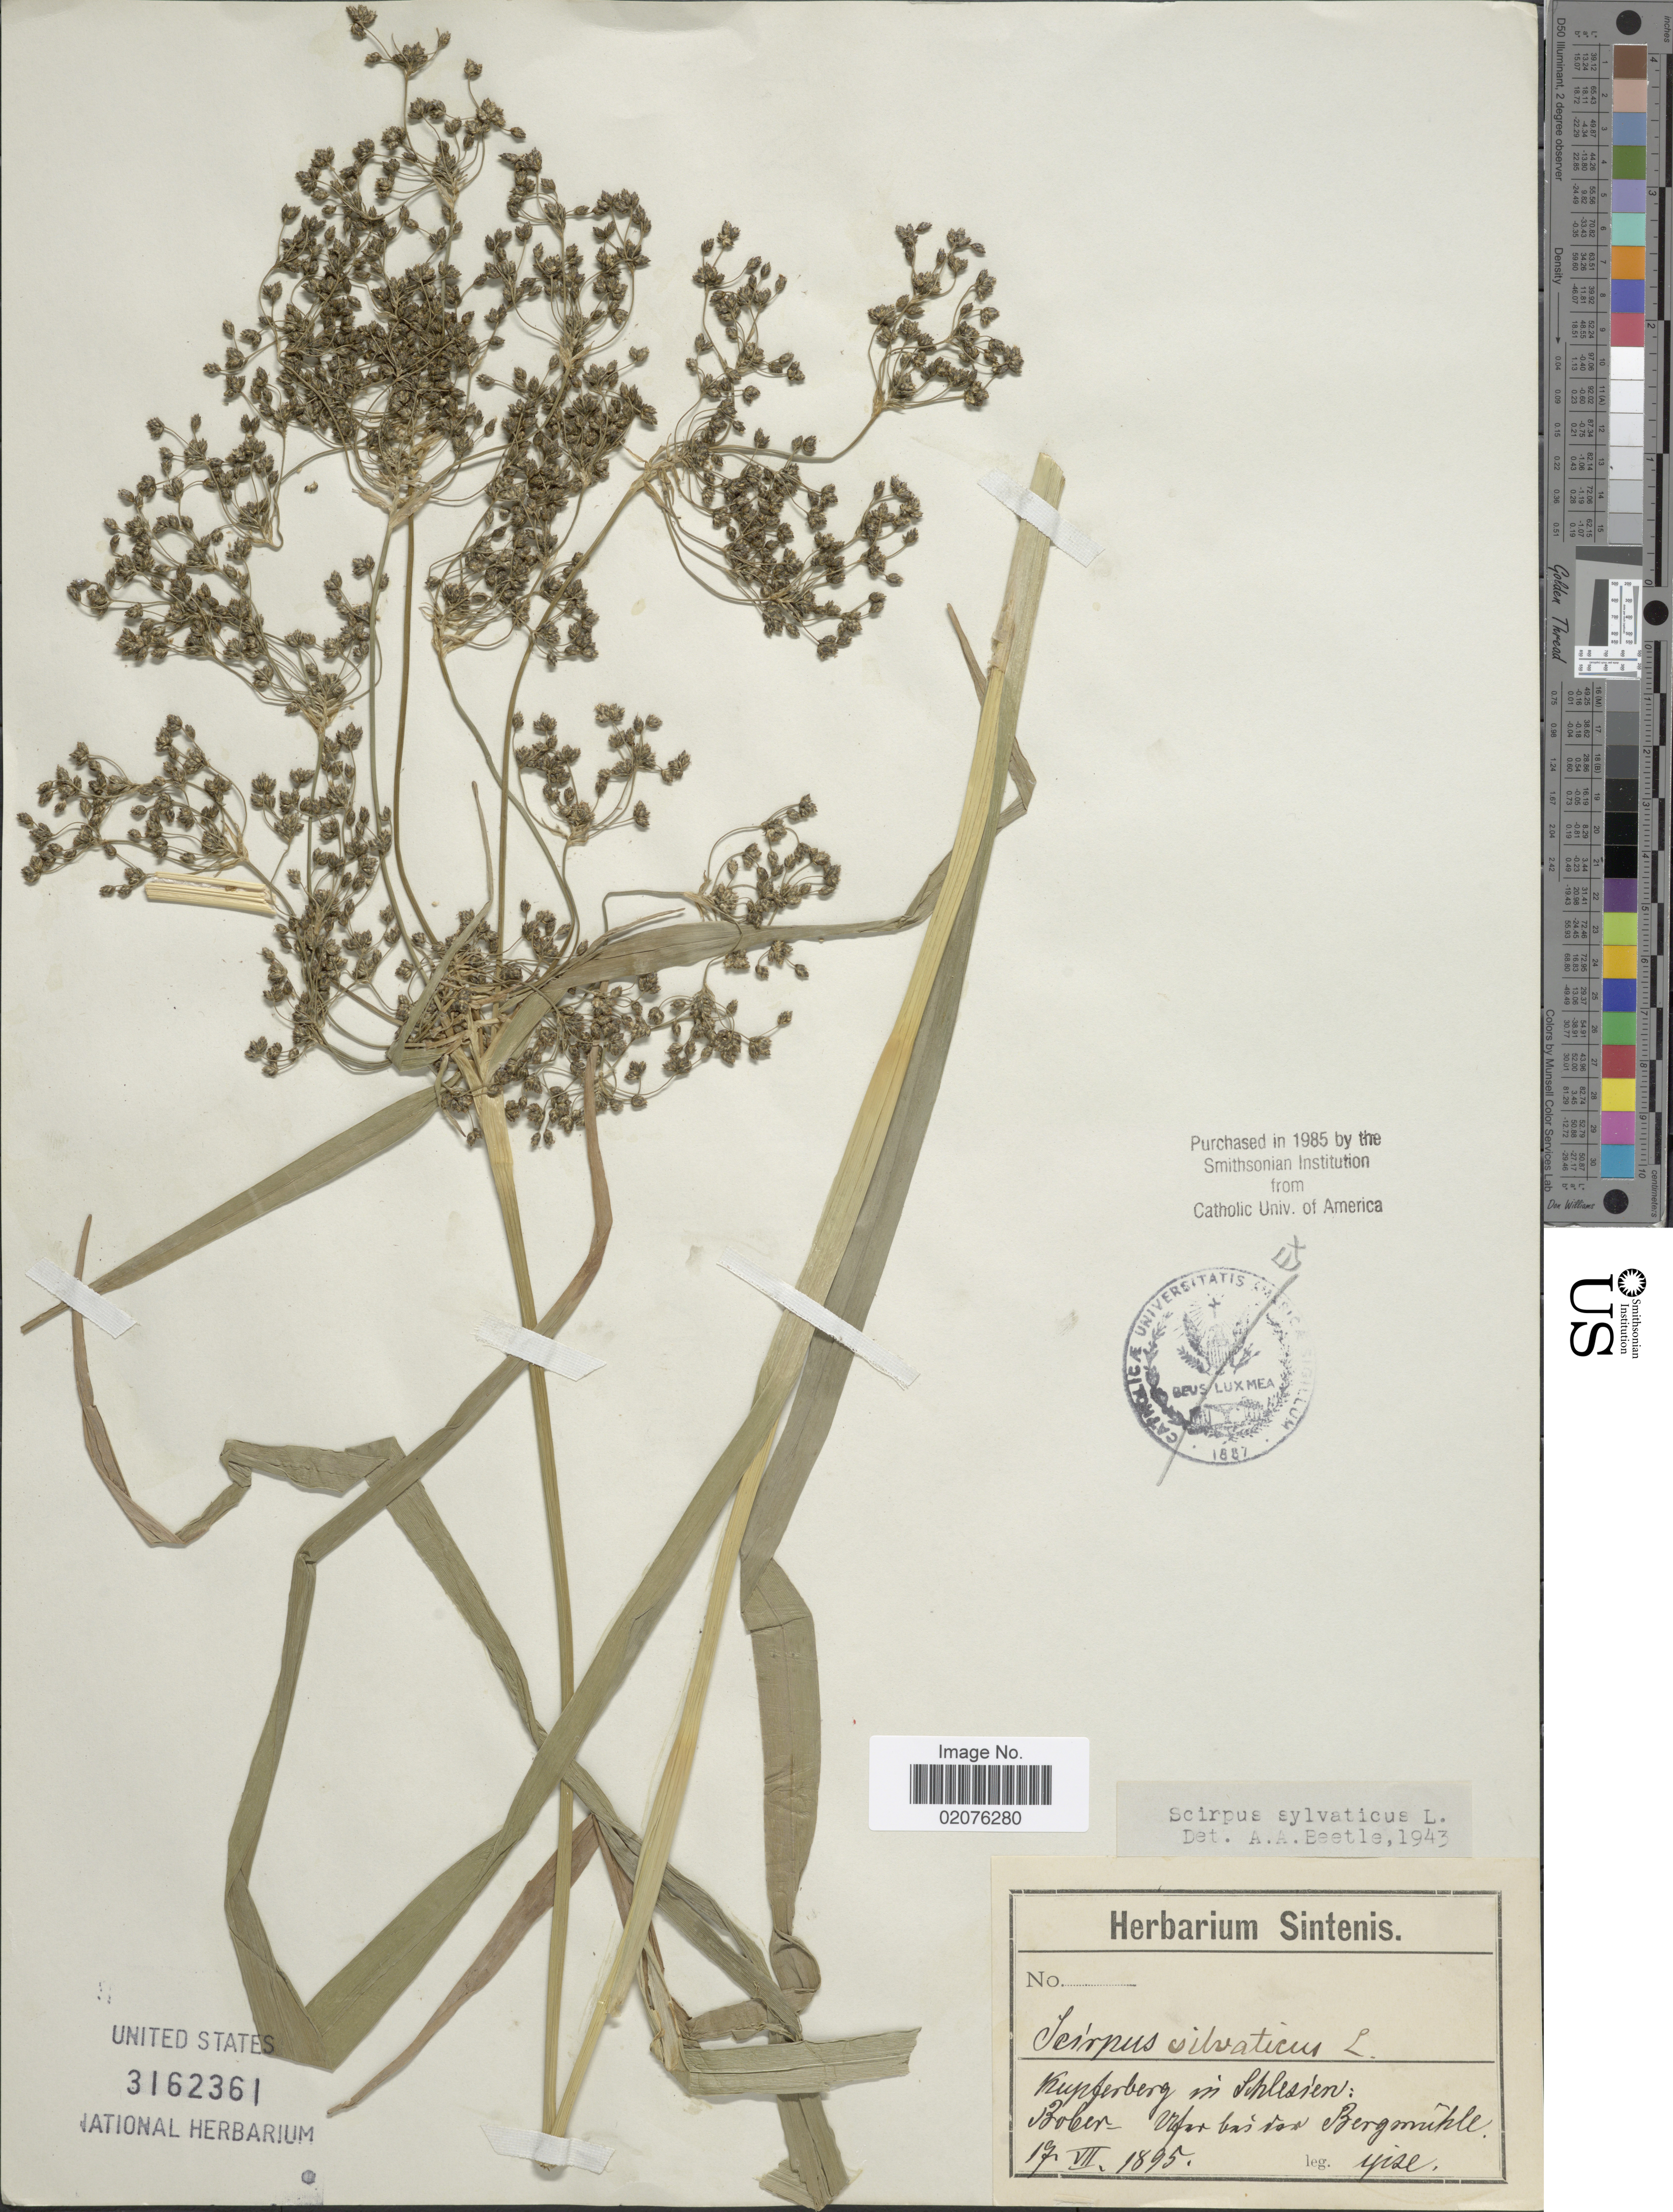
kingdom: Plantae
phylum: Tracheophyta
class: Liliopsida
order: Poales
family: Cyperaceae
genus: Scirpus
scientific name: Scirpus sylvaticus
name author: L.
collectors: -. Sintenis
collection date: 1895-07-17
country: Germany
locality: Kunterbrg in Schelsien, Bober Unfer bas vond Bergmuhle [interpreted]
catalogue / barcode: US 3162361